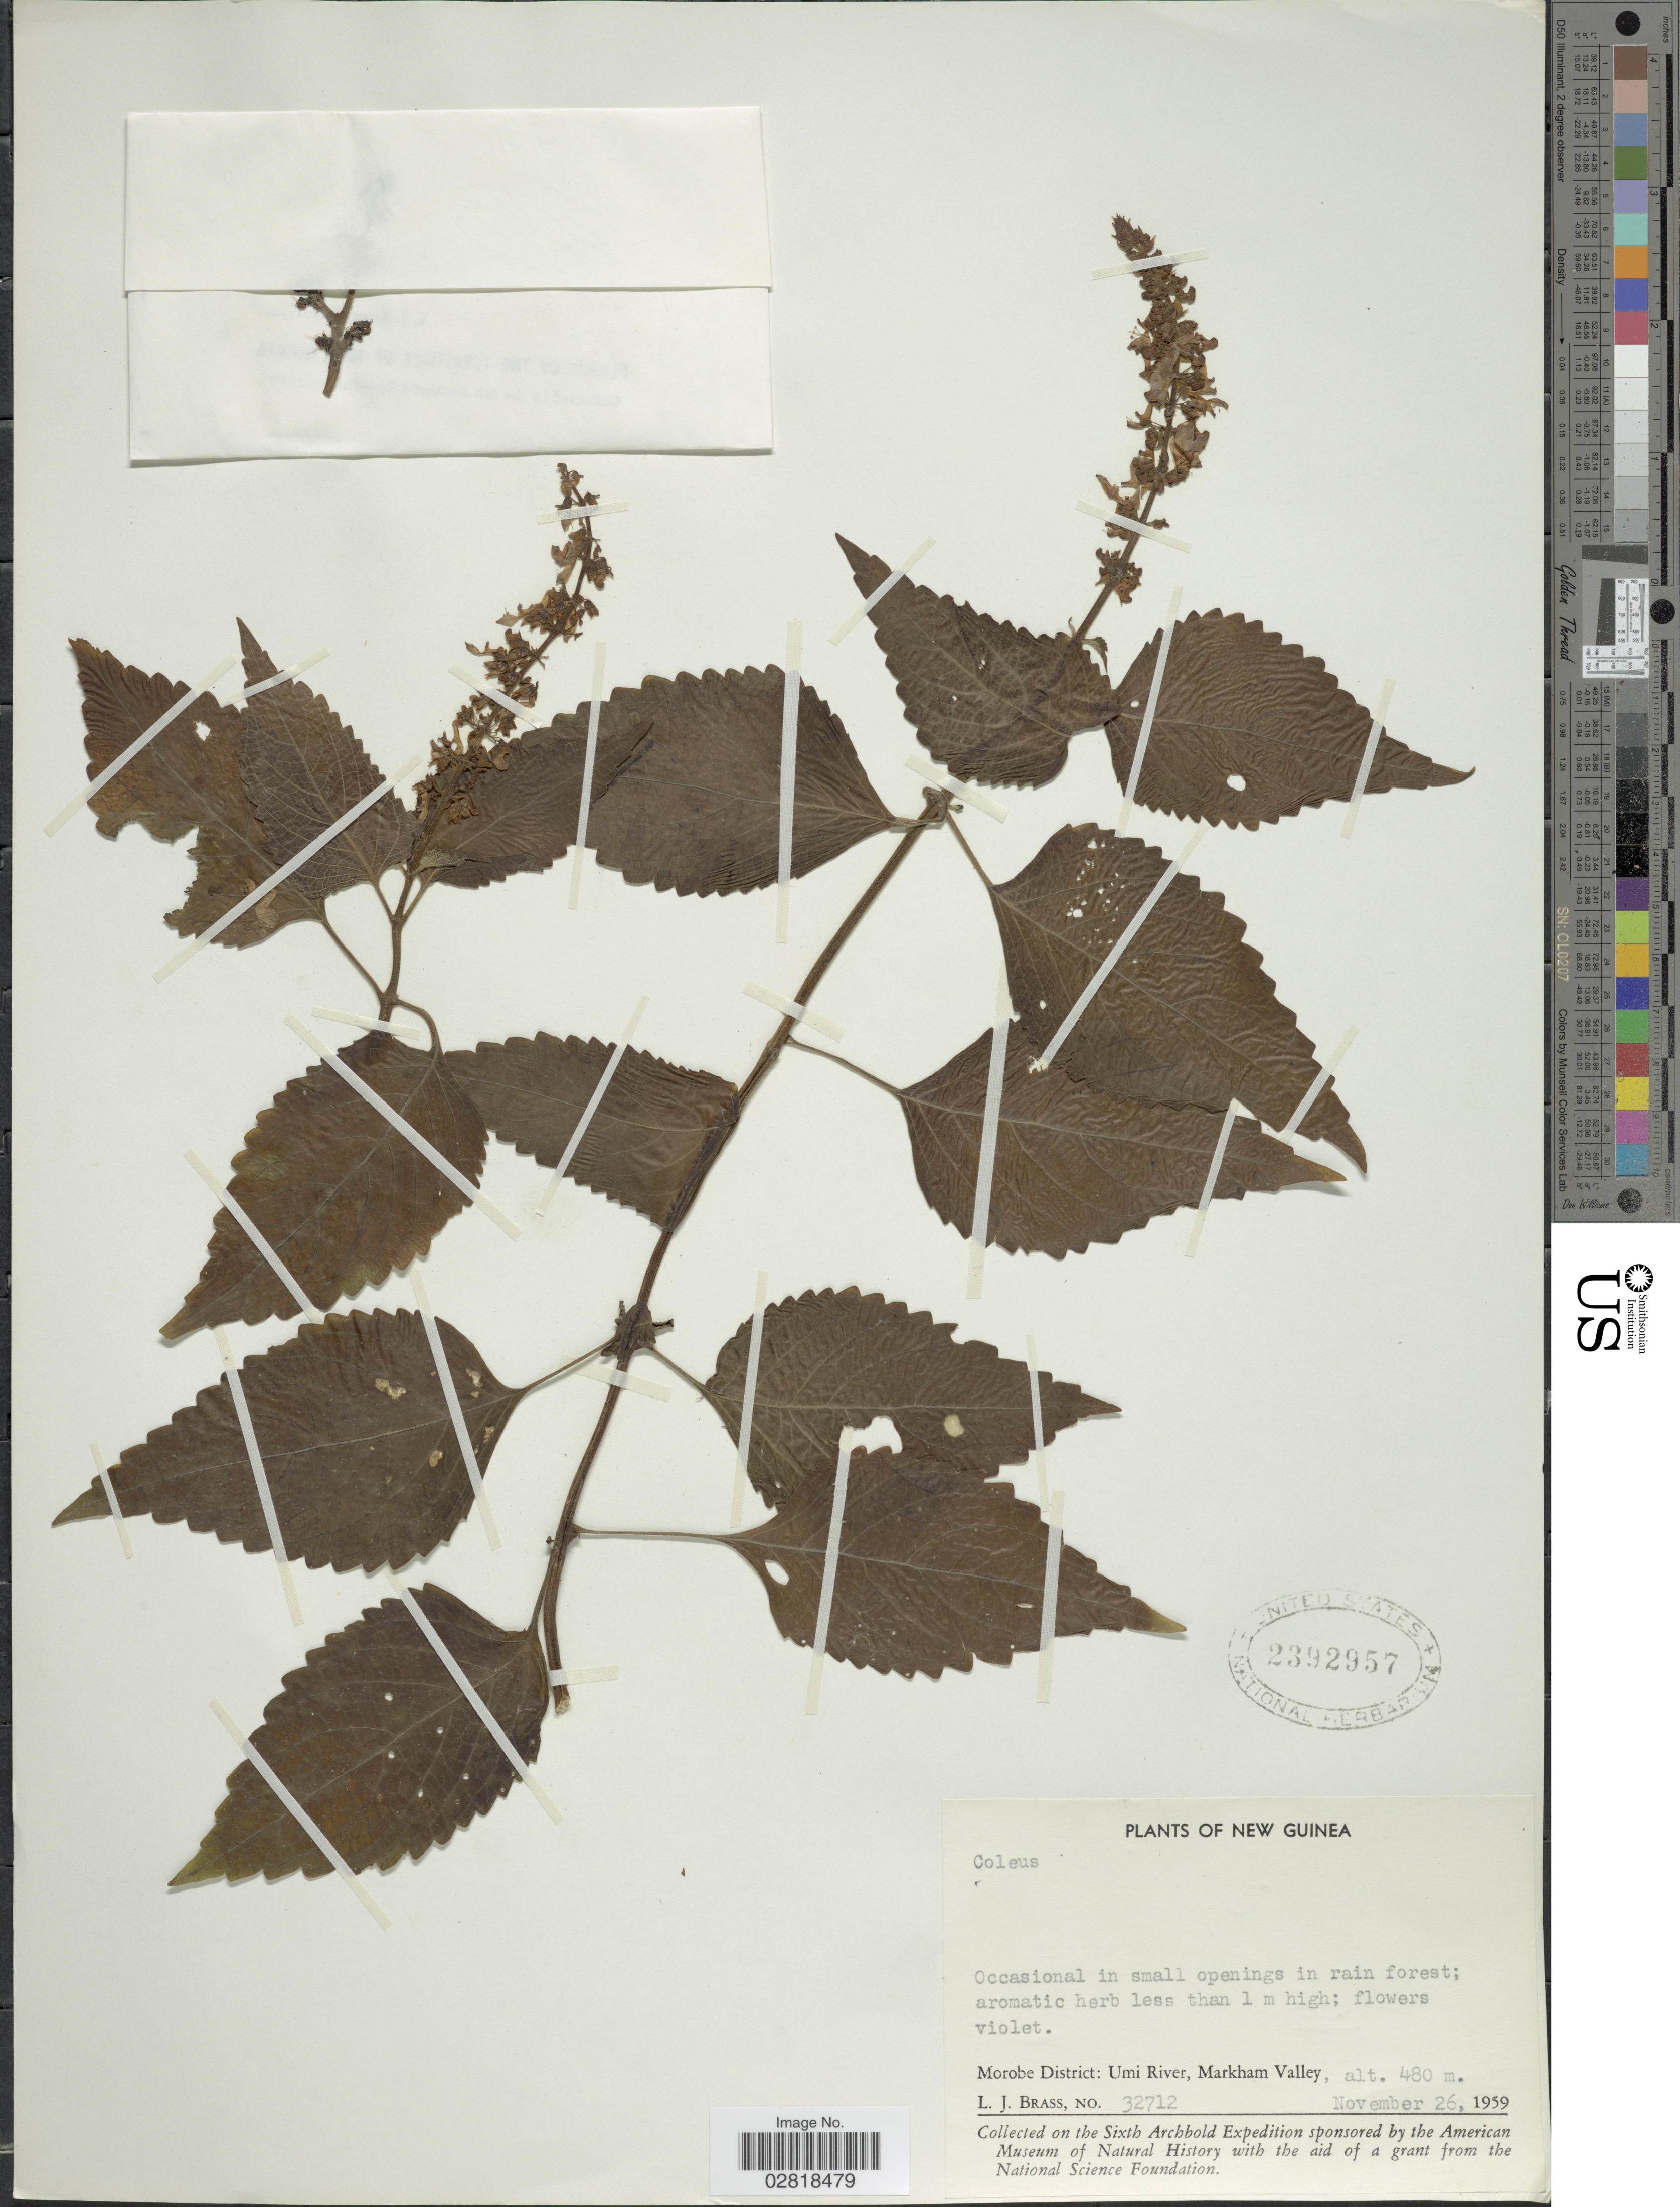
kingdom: Plantae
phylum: Tracheophyta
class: Magnoliopsida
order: Lamiales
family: Lamiaceae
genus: Plectranthus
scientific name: Plectranthus sp.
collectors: L. J. Brass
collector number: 32712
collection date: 1959-11-26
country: Papua New Guinea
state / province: Morobe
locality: New Guinea. Morobe District: Umi River, Markham Valley.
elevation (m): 480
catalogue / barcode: US 2392957